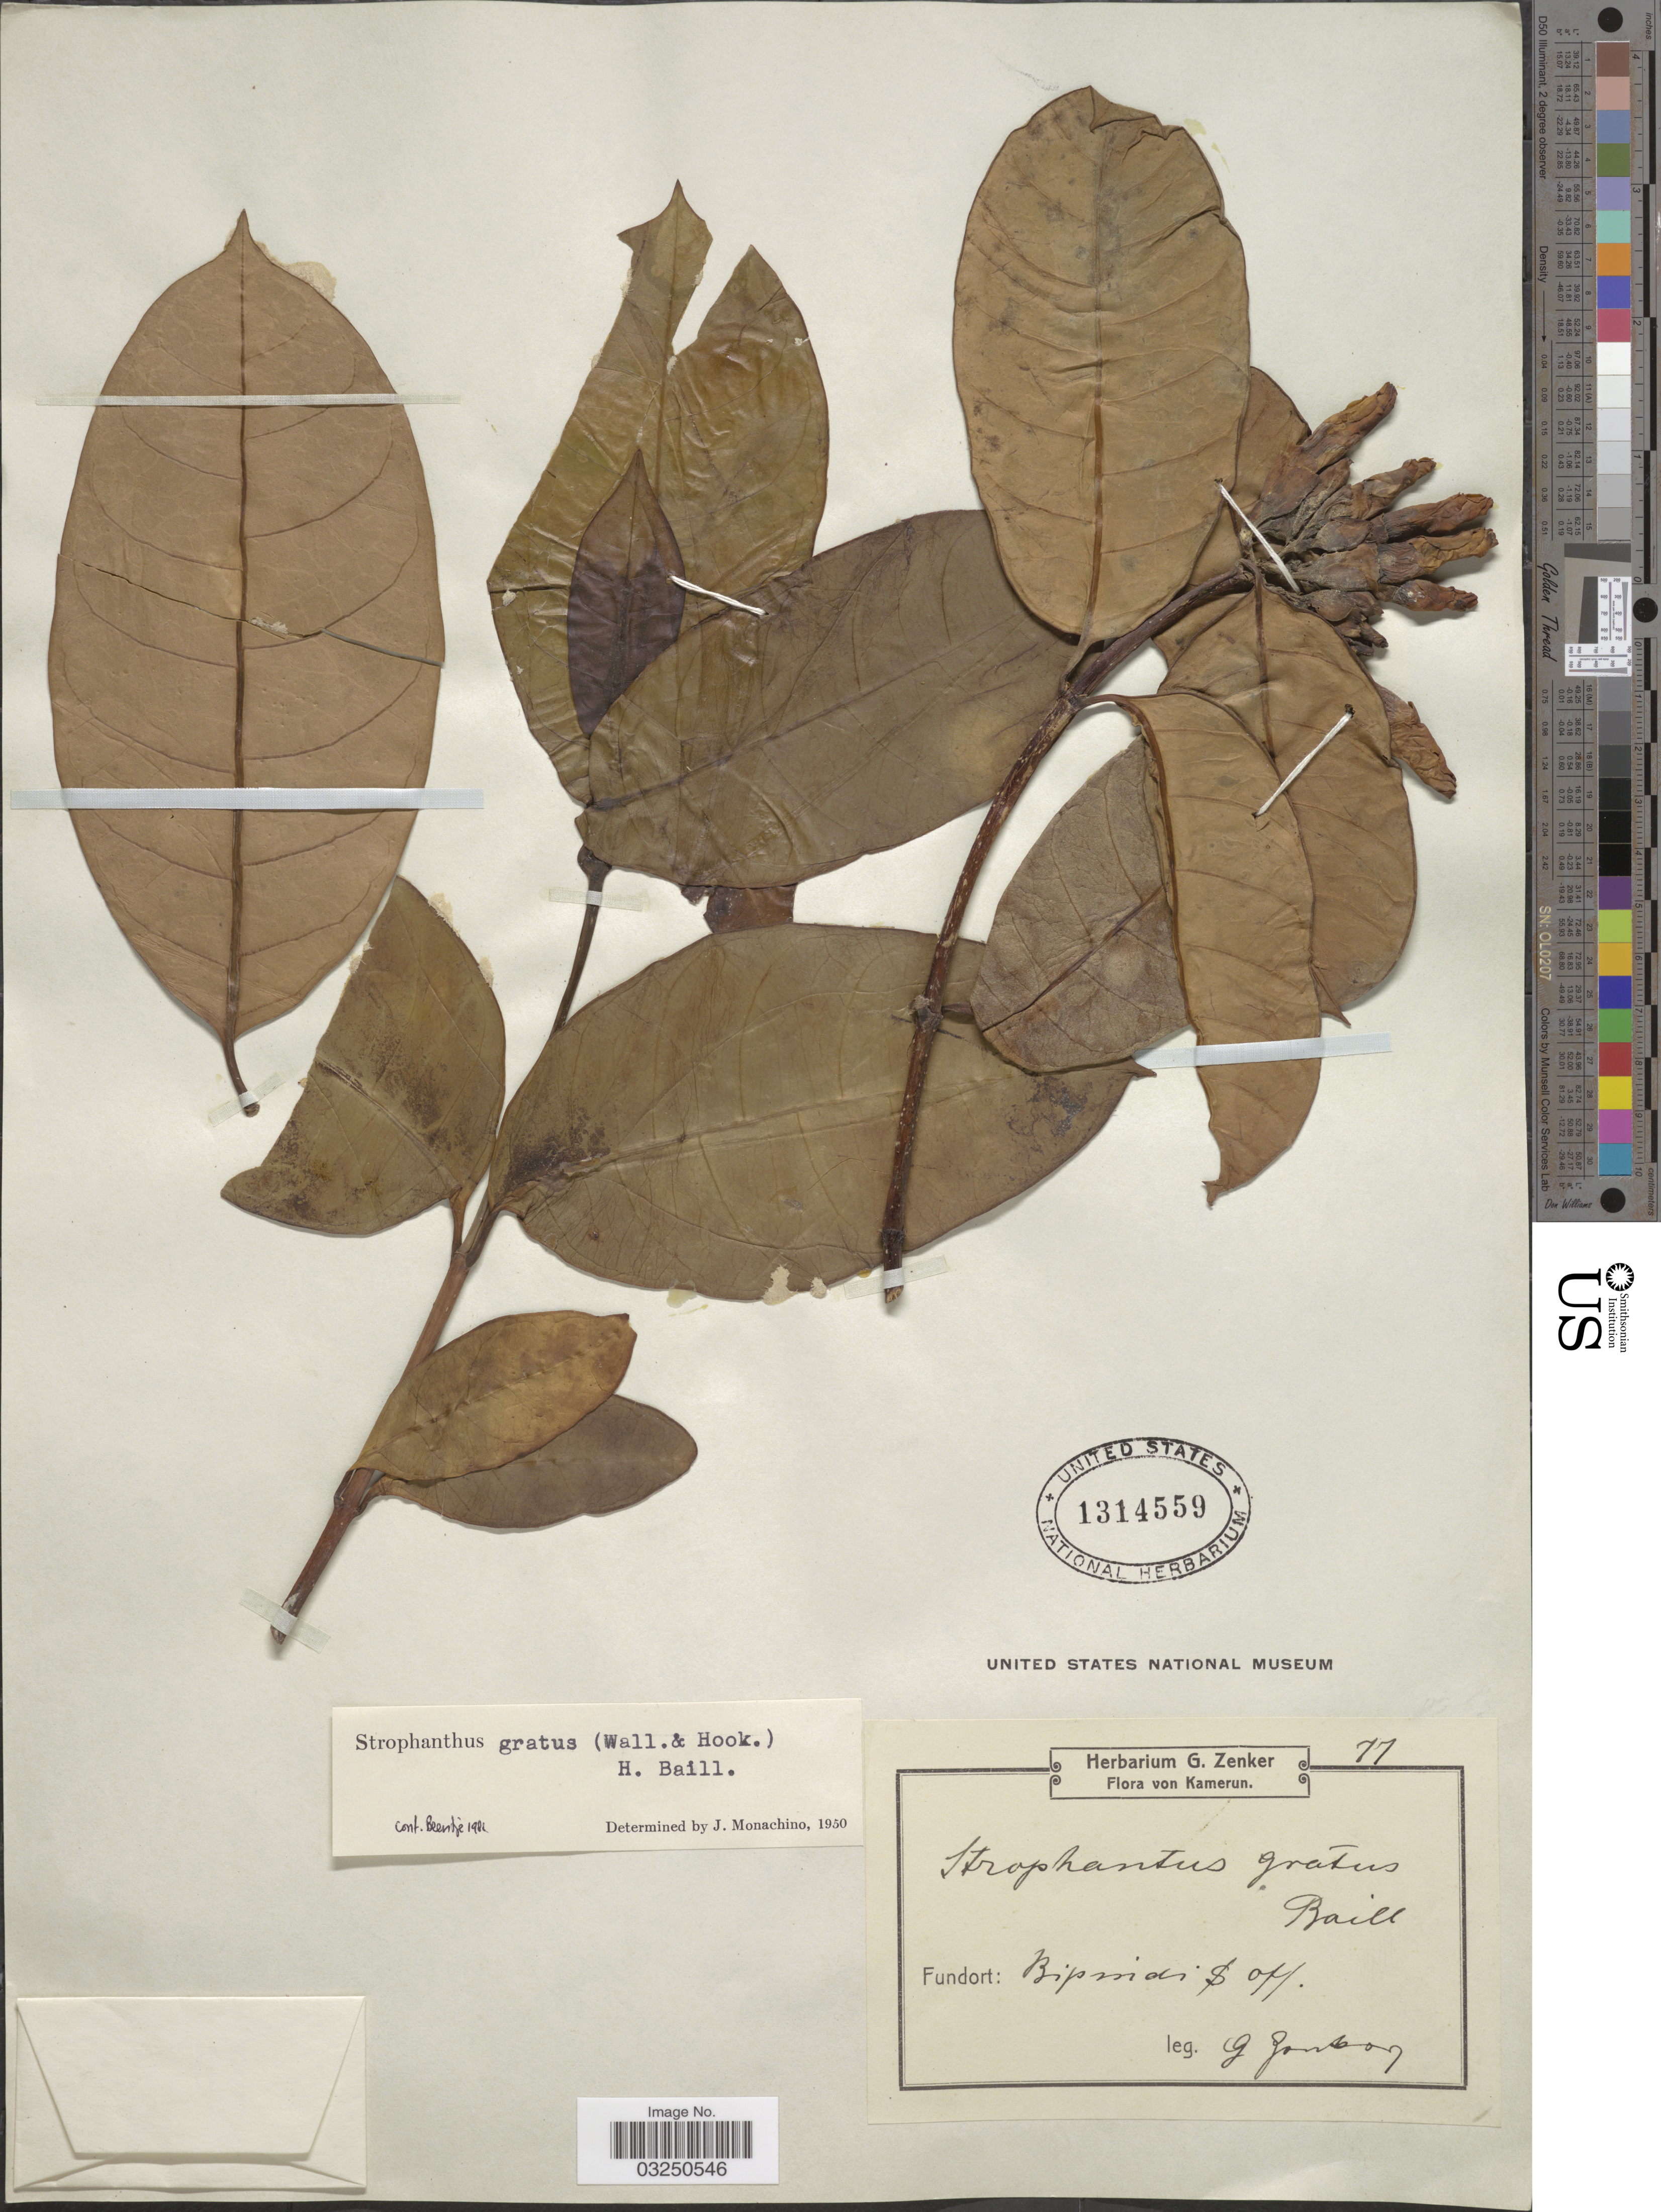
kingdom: Plantae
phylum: Tracheophyta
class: Magnoliopsida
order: Gentianales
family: Apocynaceae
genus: Strophanthus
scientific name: Strophanthus gratus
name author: (Wall. & Hook.) Baill.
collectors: G. A. Zenker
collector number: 77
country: Cameroon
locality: Bipindi S off. [interpreted]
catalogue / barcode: US 1314559